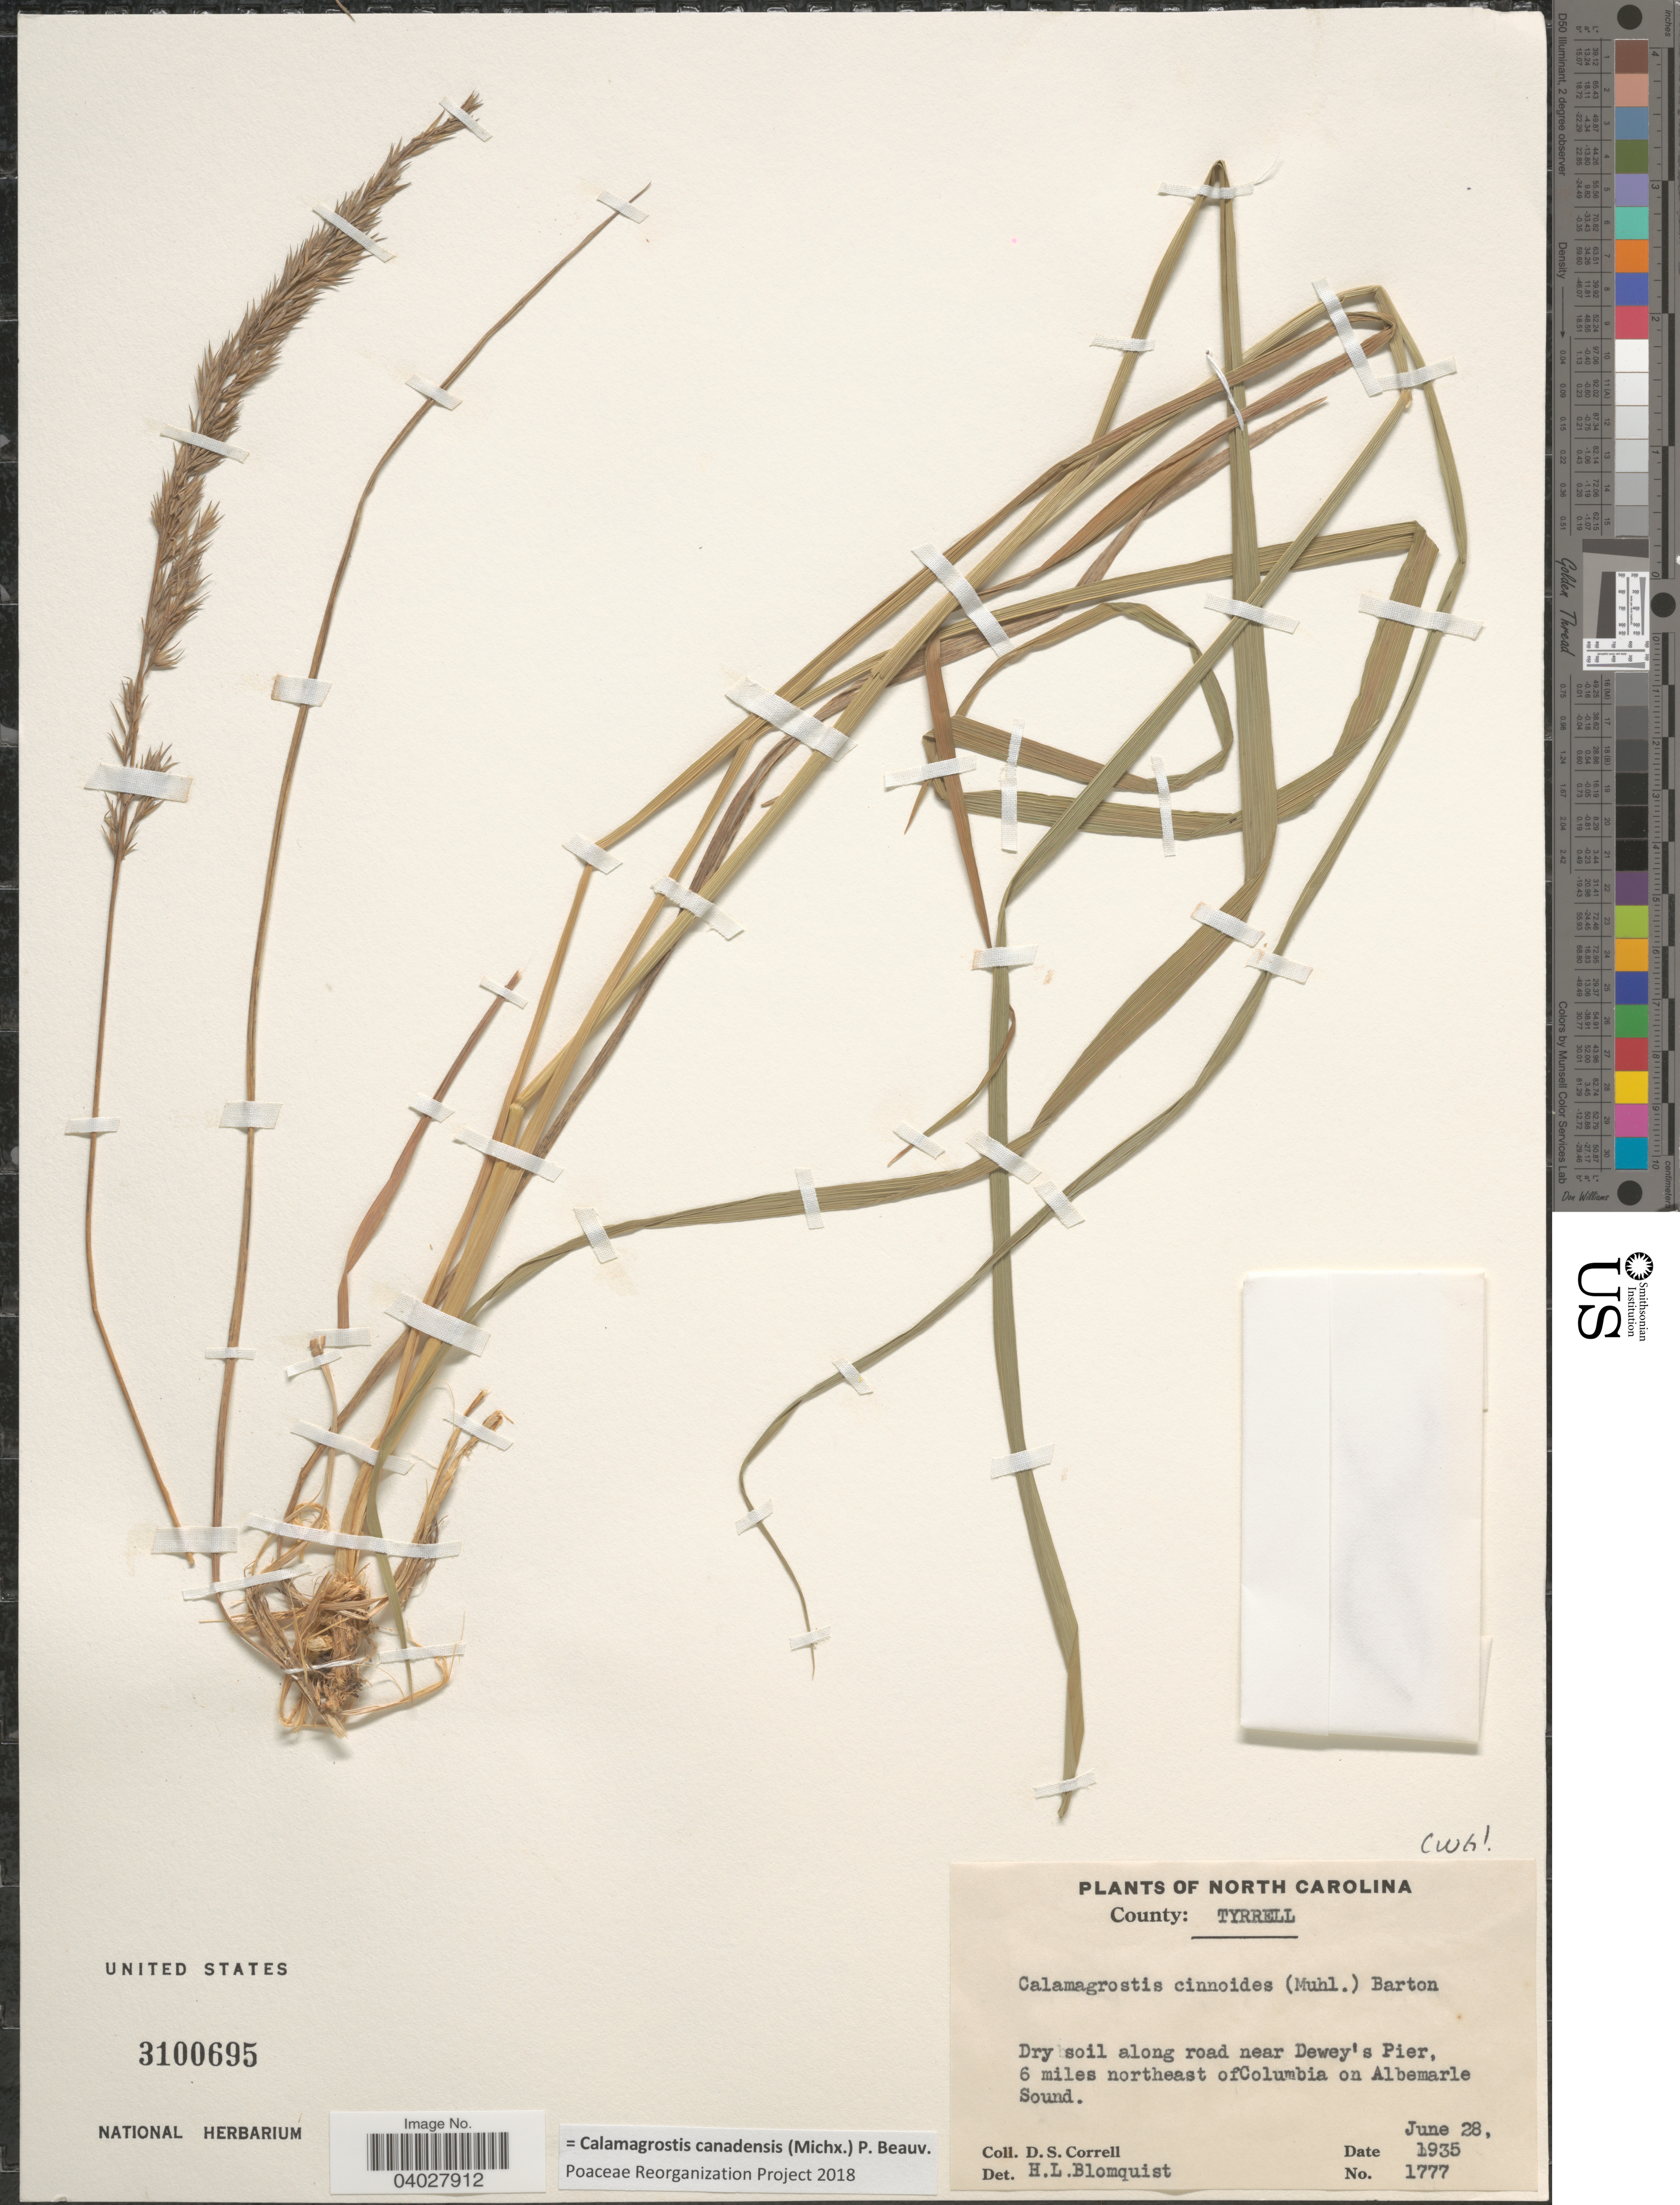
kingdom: Plantae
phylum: Tracheophyta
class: Liliopsida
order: Poales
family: Poaceae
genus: Calamagrostis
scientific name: Calamagrostis canadensis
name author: (Michx.) P. Beauv.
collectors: D. S. Correll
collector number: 1777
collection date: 1935-06-28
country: United States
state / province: North Carolina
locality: County: Tyrrell. Dry soil along road near Dewey's Pier, 6 miles northeast of Columbia on Albemarle Sound.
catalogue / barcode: US 3100695